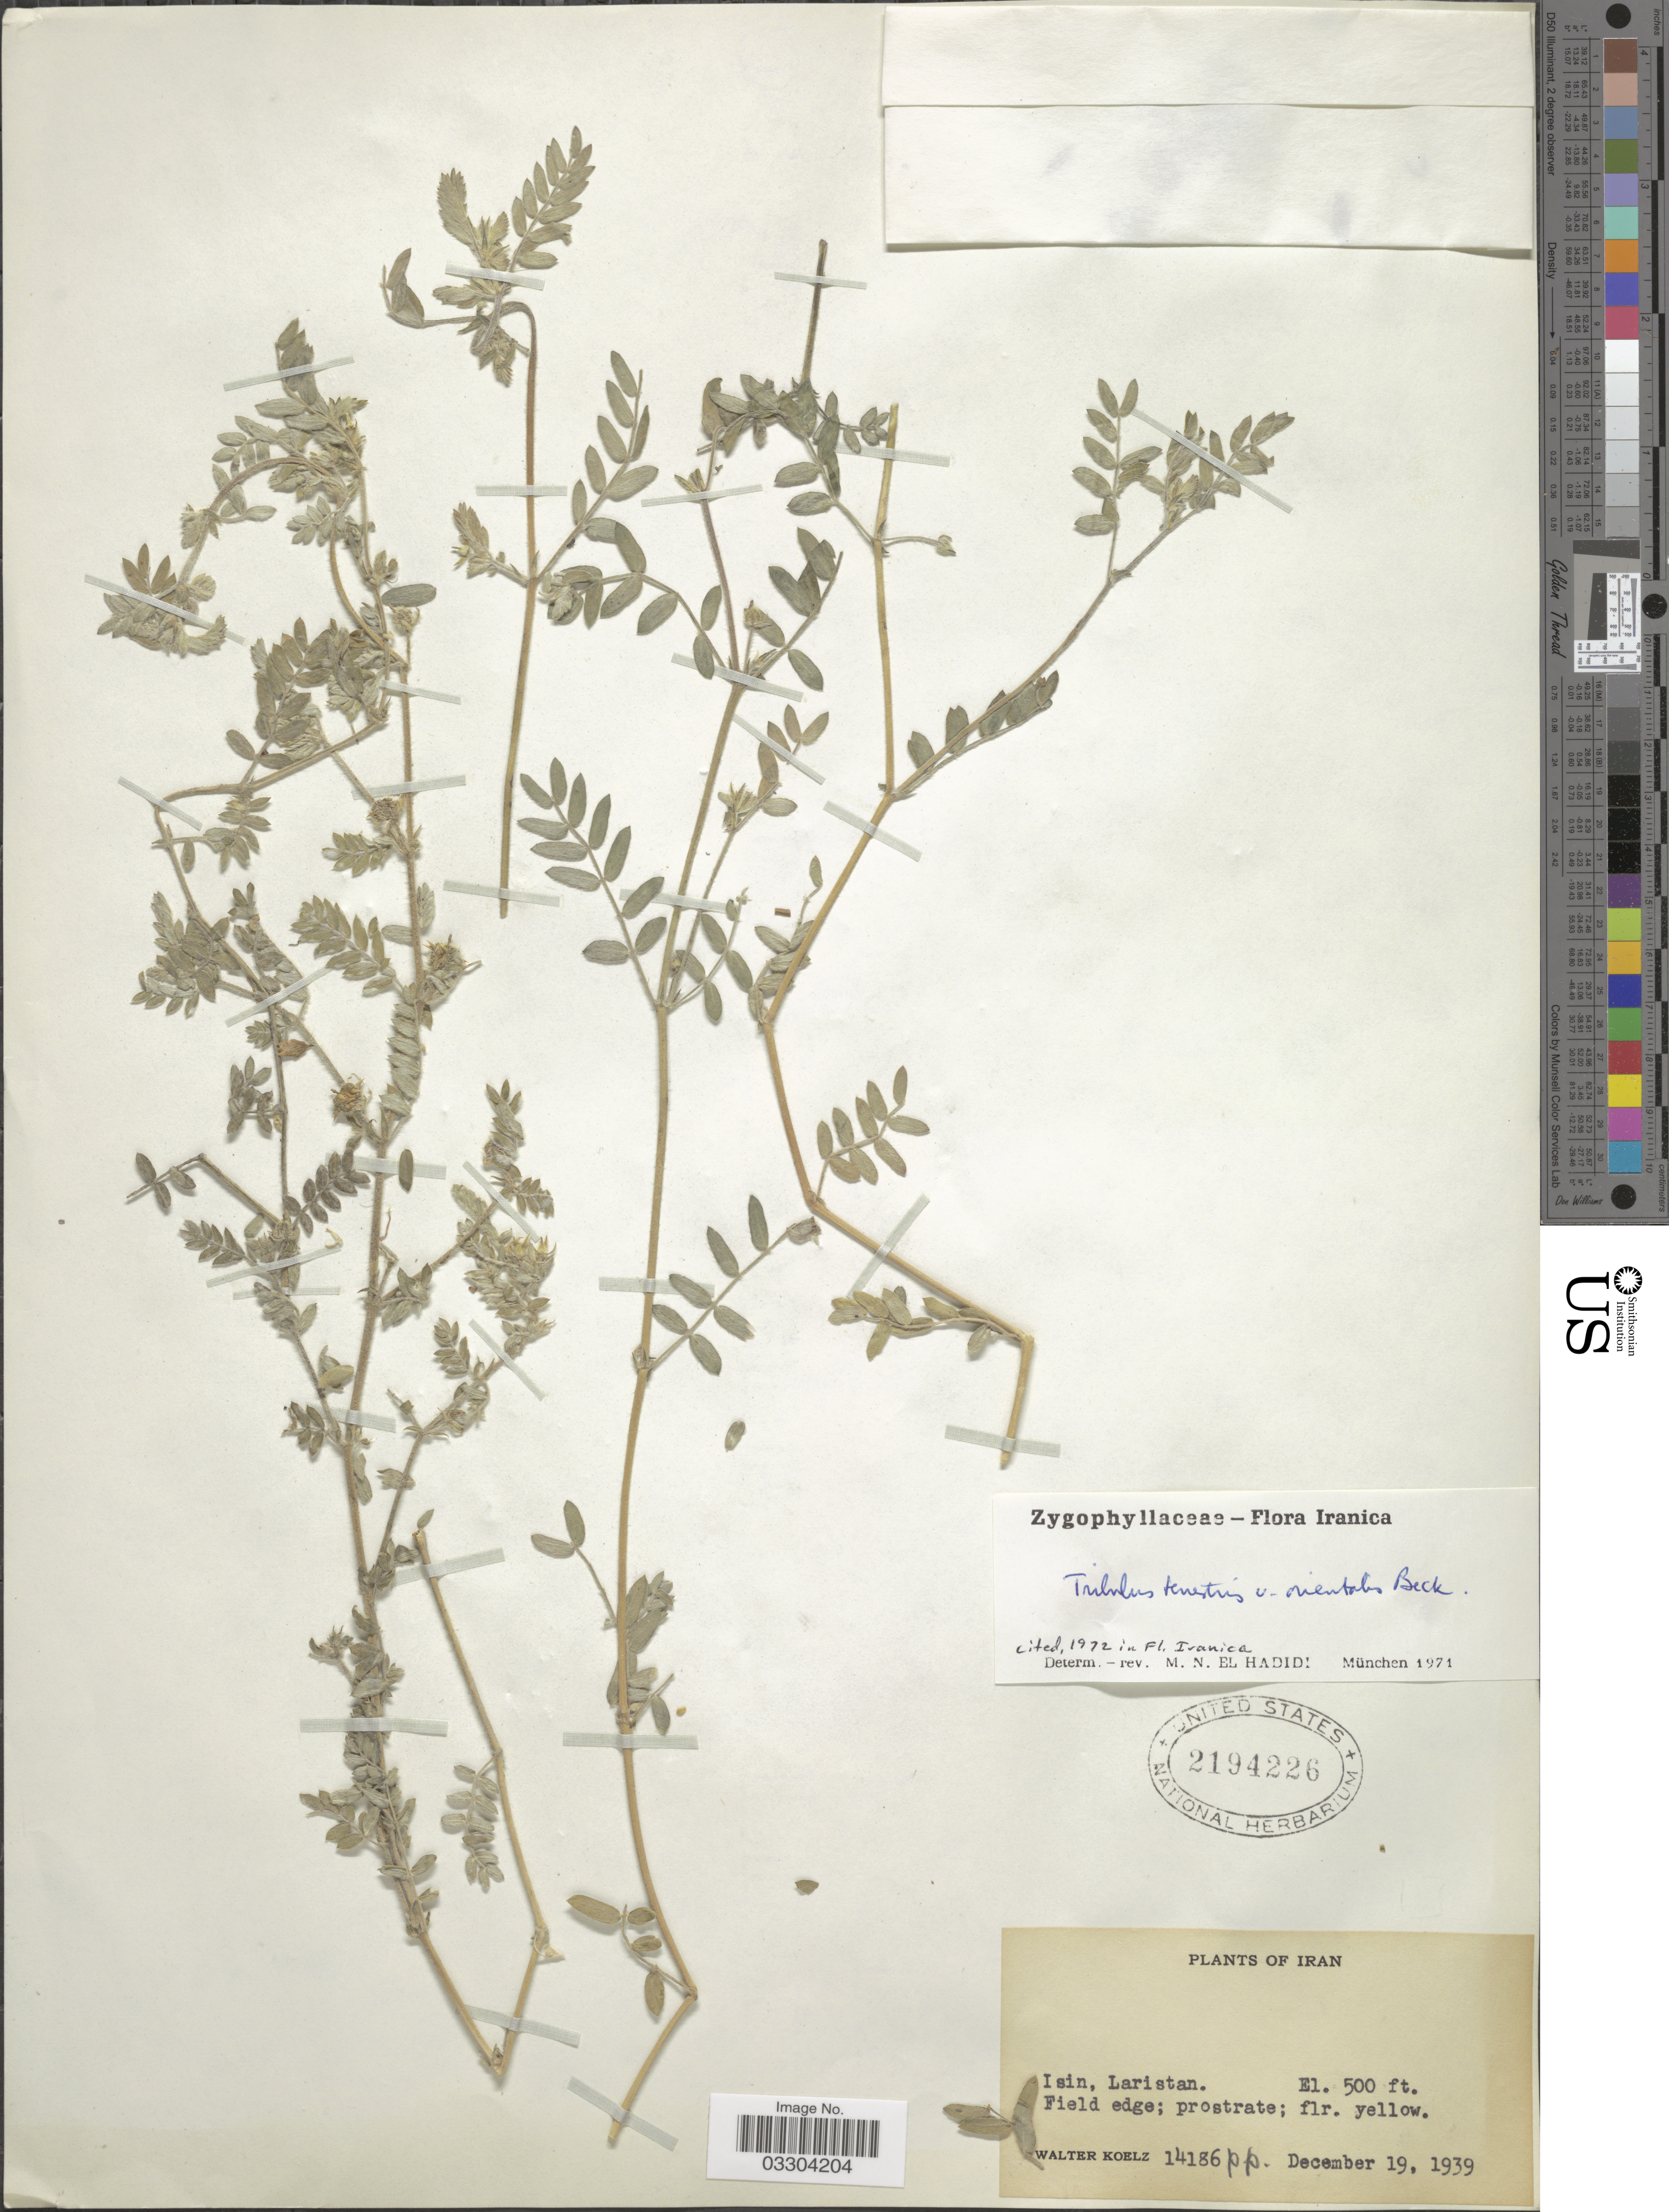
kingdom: Plantae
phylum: Tracheophyta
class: Magnoliopsida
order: Zygophyllales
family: Zygophyllaceae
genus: Tribulus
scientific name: Tribulus terrestris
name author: L.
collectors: W. N. Koelz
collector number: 14186pp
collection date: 1939-12-19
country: Iran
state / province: Hormozgan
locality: Isin, Laristan.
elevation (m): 152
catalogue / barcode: US 2194226